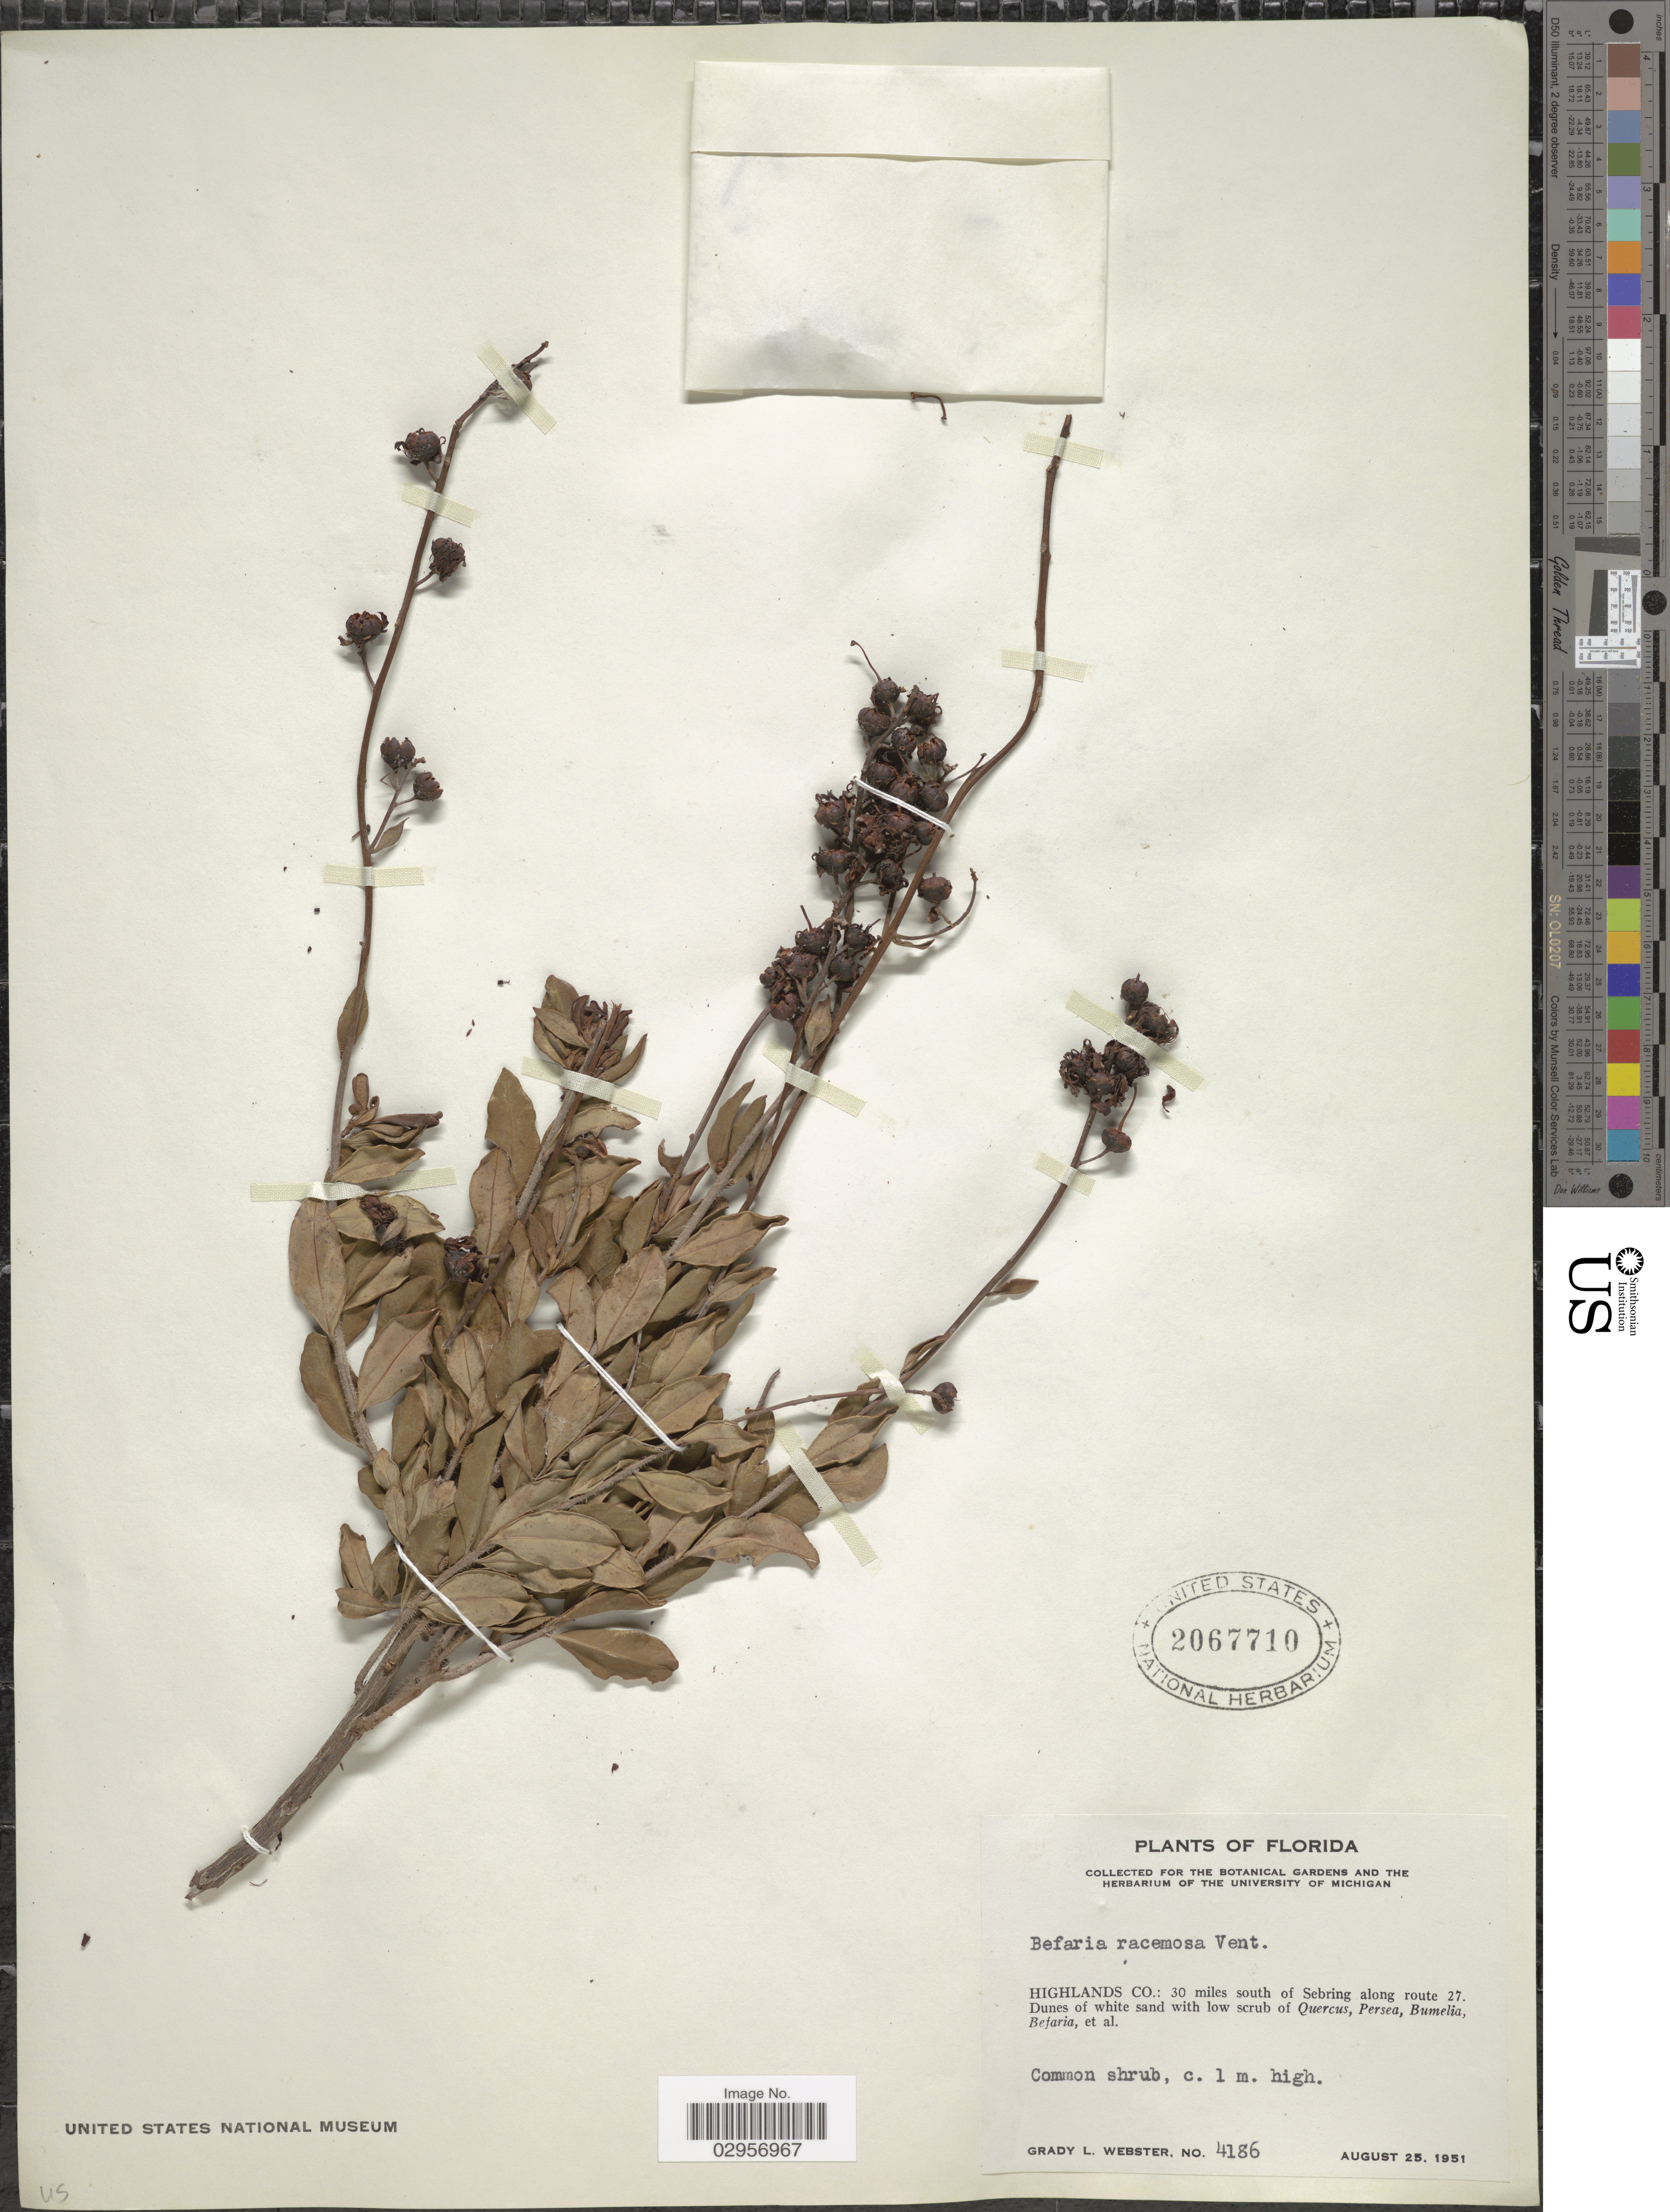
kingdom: Plantae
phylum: Tracheophyta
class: Magnoliopsida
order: Ericales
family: Ericaceae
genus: Bejaria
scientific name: Bejaria racemosa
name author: Vent.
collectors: G. L. Webster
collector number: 4186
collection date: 1951-08-25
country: United States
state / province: Florida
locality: Highlands Co.: 30 miles south of Sebring along route 27.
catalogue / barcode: US 2067710